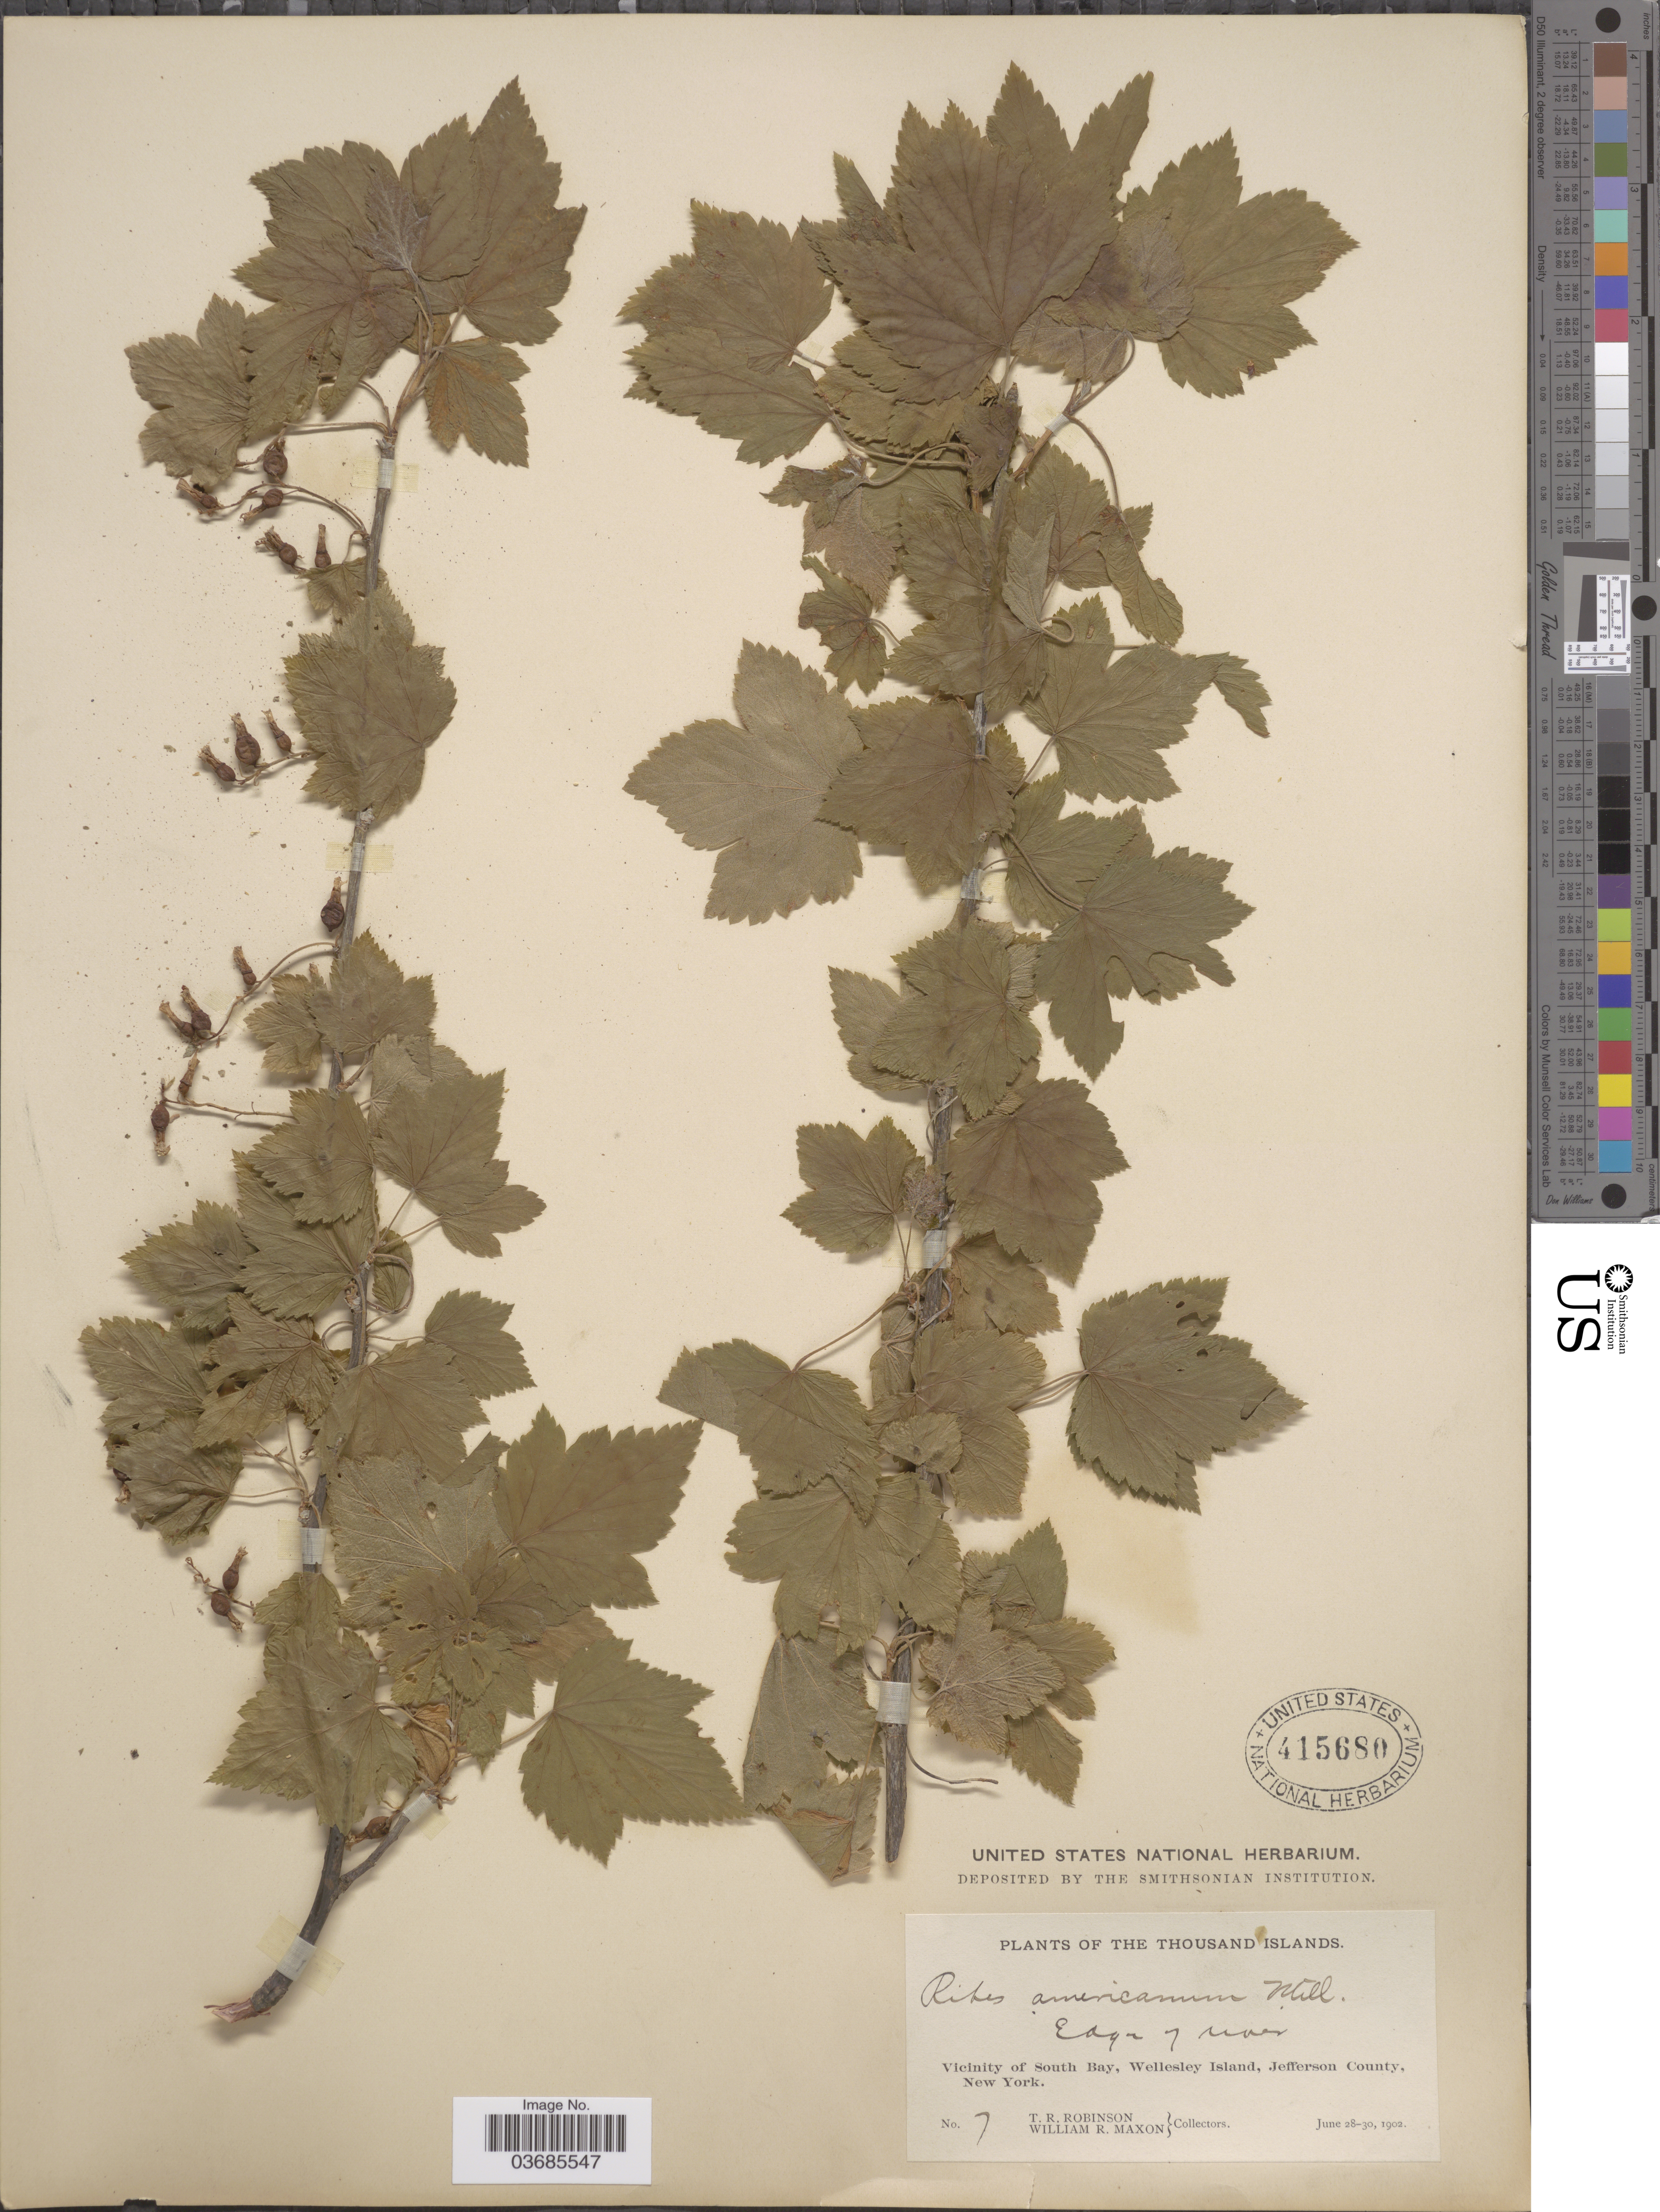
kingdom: Plantae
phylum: Tracheophyta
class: Magnoliopsida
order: Saxifragales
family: Grossulariaceae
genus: Ribes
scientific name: Ribes americanum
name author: Mill.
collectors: T. R. Robinson & W. R. Maxon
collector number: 7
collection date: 1902-06-28/1902-06-30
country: United States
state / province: New York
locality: The Thousand Islands. Vicinity of South Bay, Wellesley Island, Jefferson County.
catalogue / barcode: US 415680